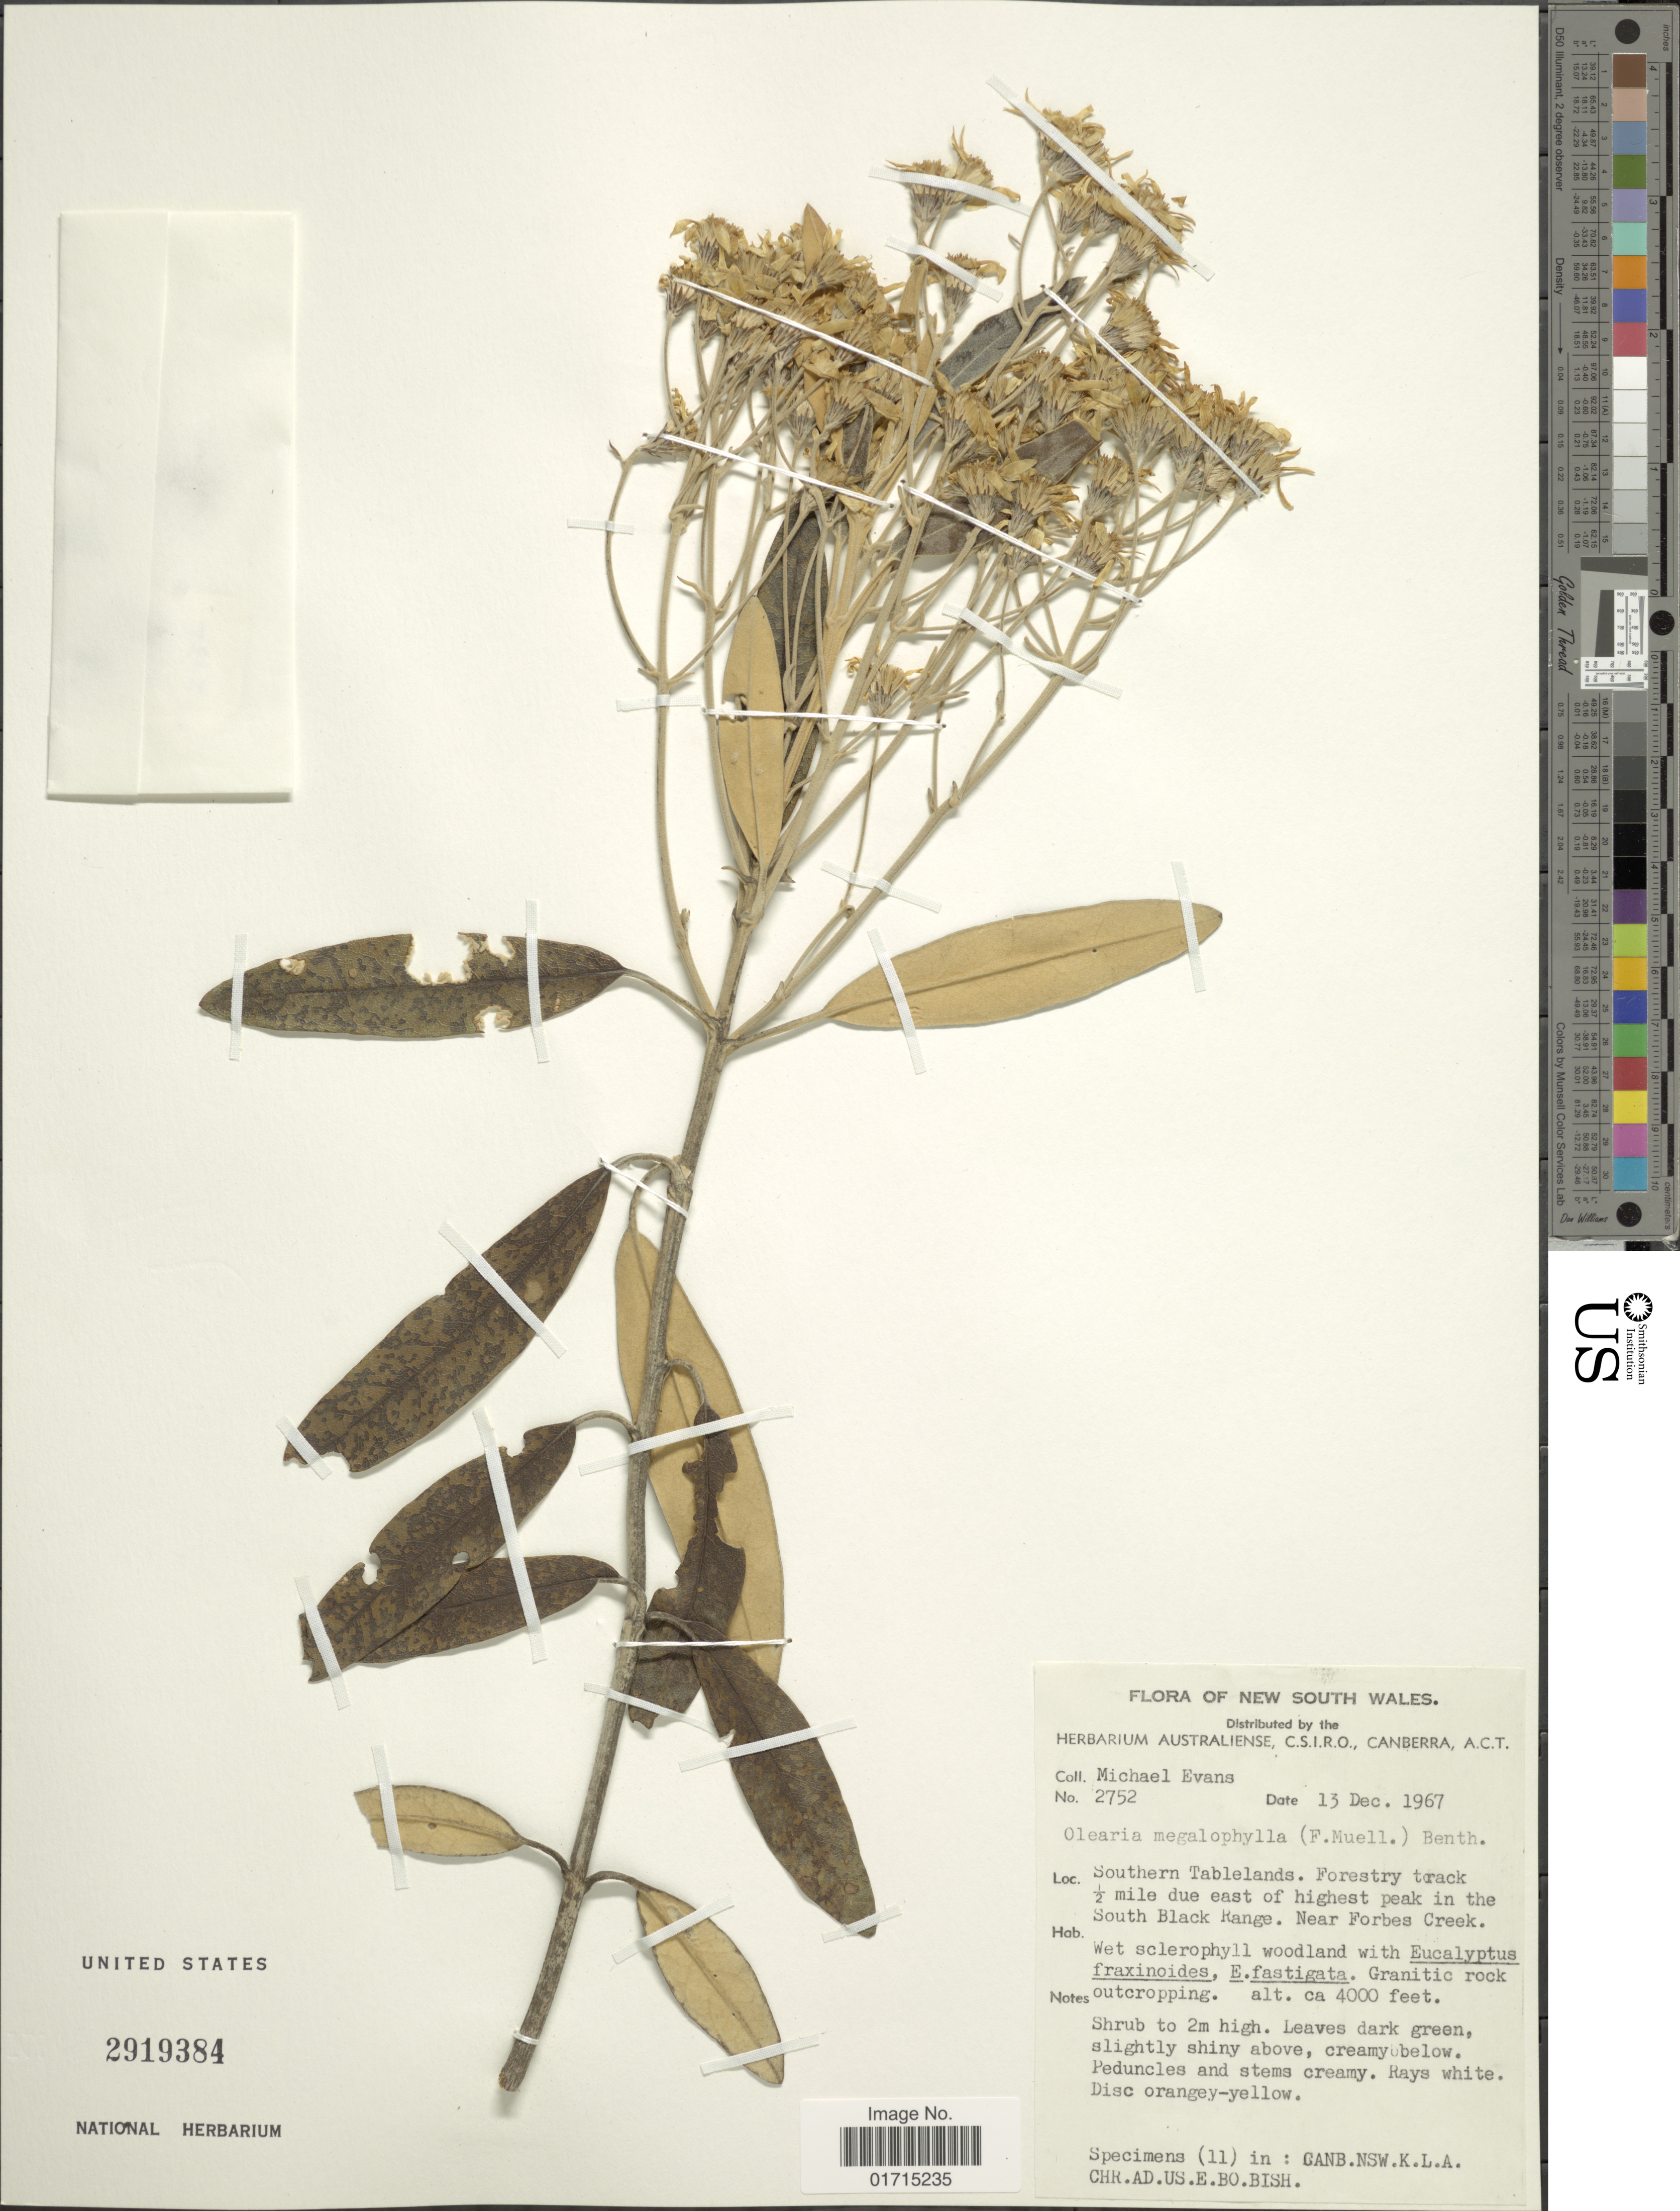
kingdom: Plantae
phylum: Tracheophyta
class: Magnoliopsida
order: Asterales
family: Asteraceae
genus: Olearia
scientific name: Olearia megalophylla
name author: (F. Muell.) F. Muell. ex Benth.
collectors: M. Evans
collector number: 2752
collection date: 1967-12-13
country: Australia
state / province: New South Wales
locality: Southern Tablelands. Forestry track 0.5 mile due east of highest peak in the South Black Range. Near Forbes Creek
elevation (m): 1219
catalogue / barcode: US 2919384